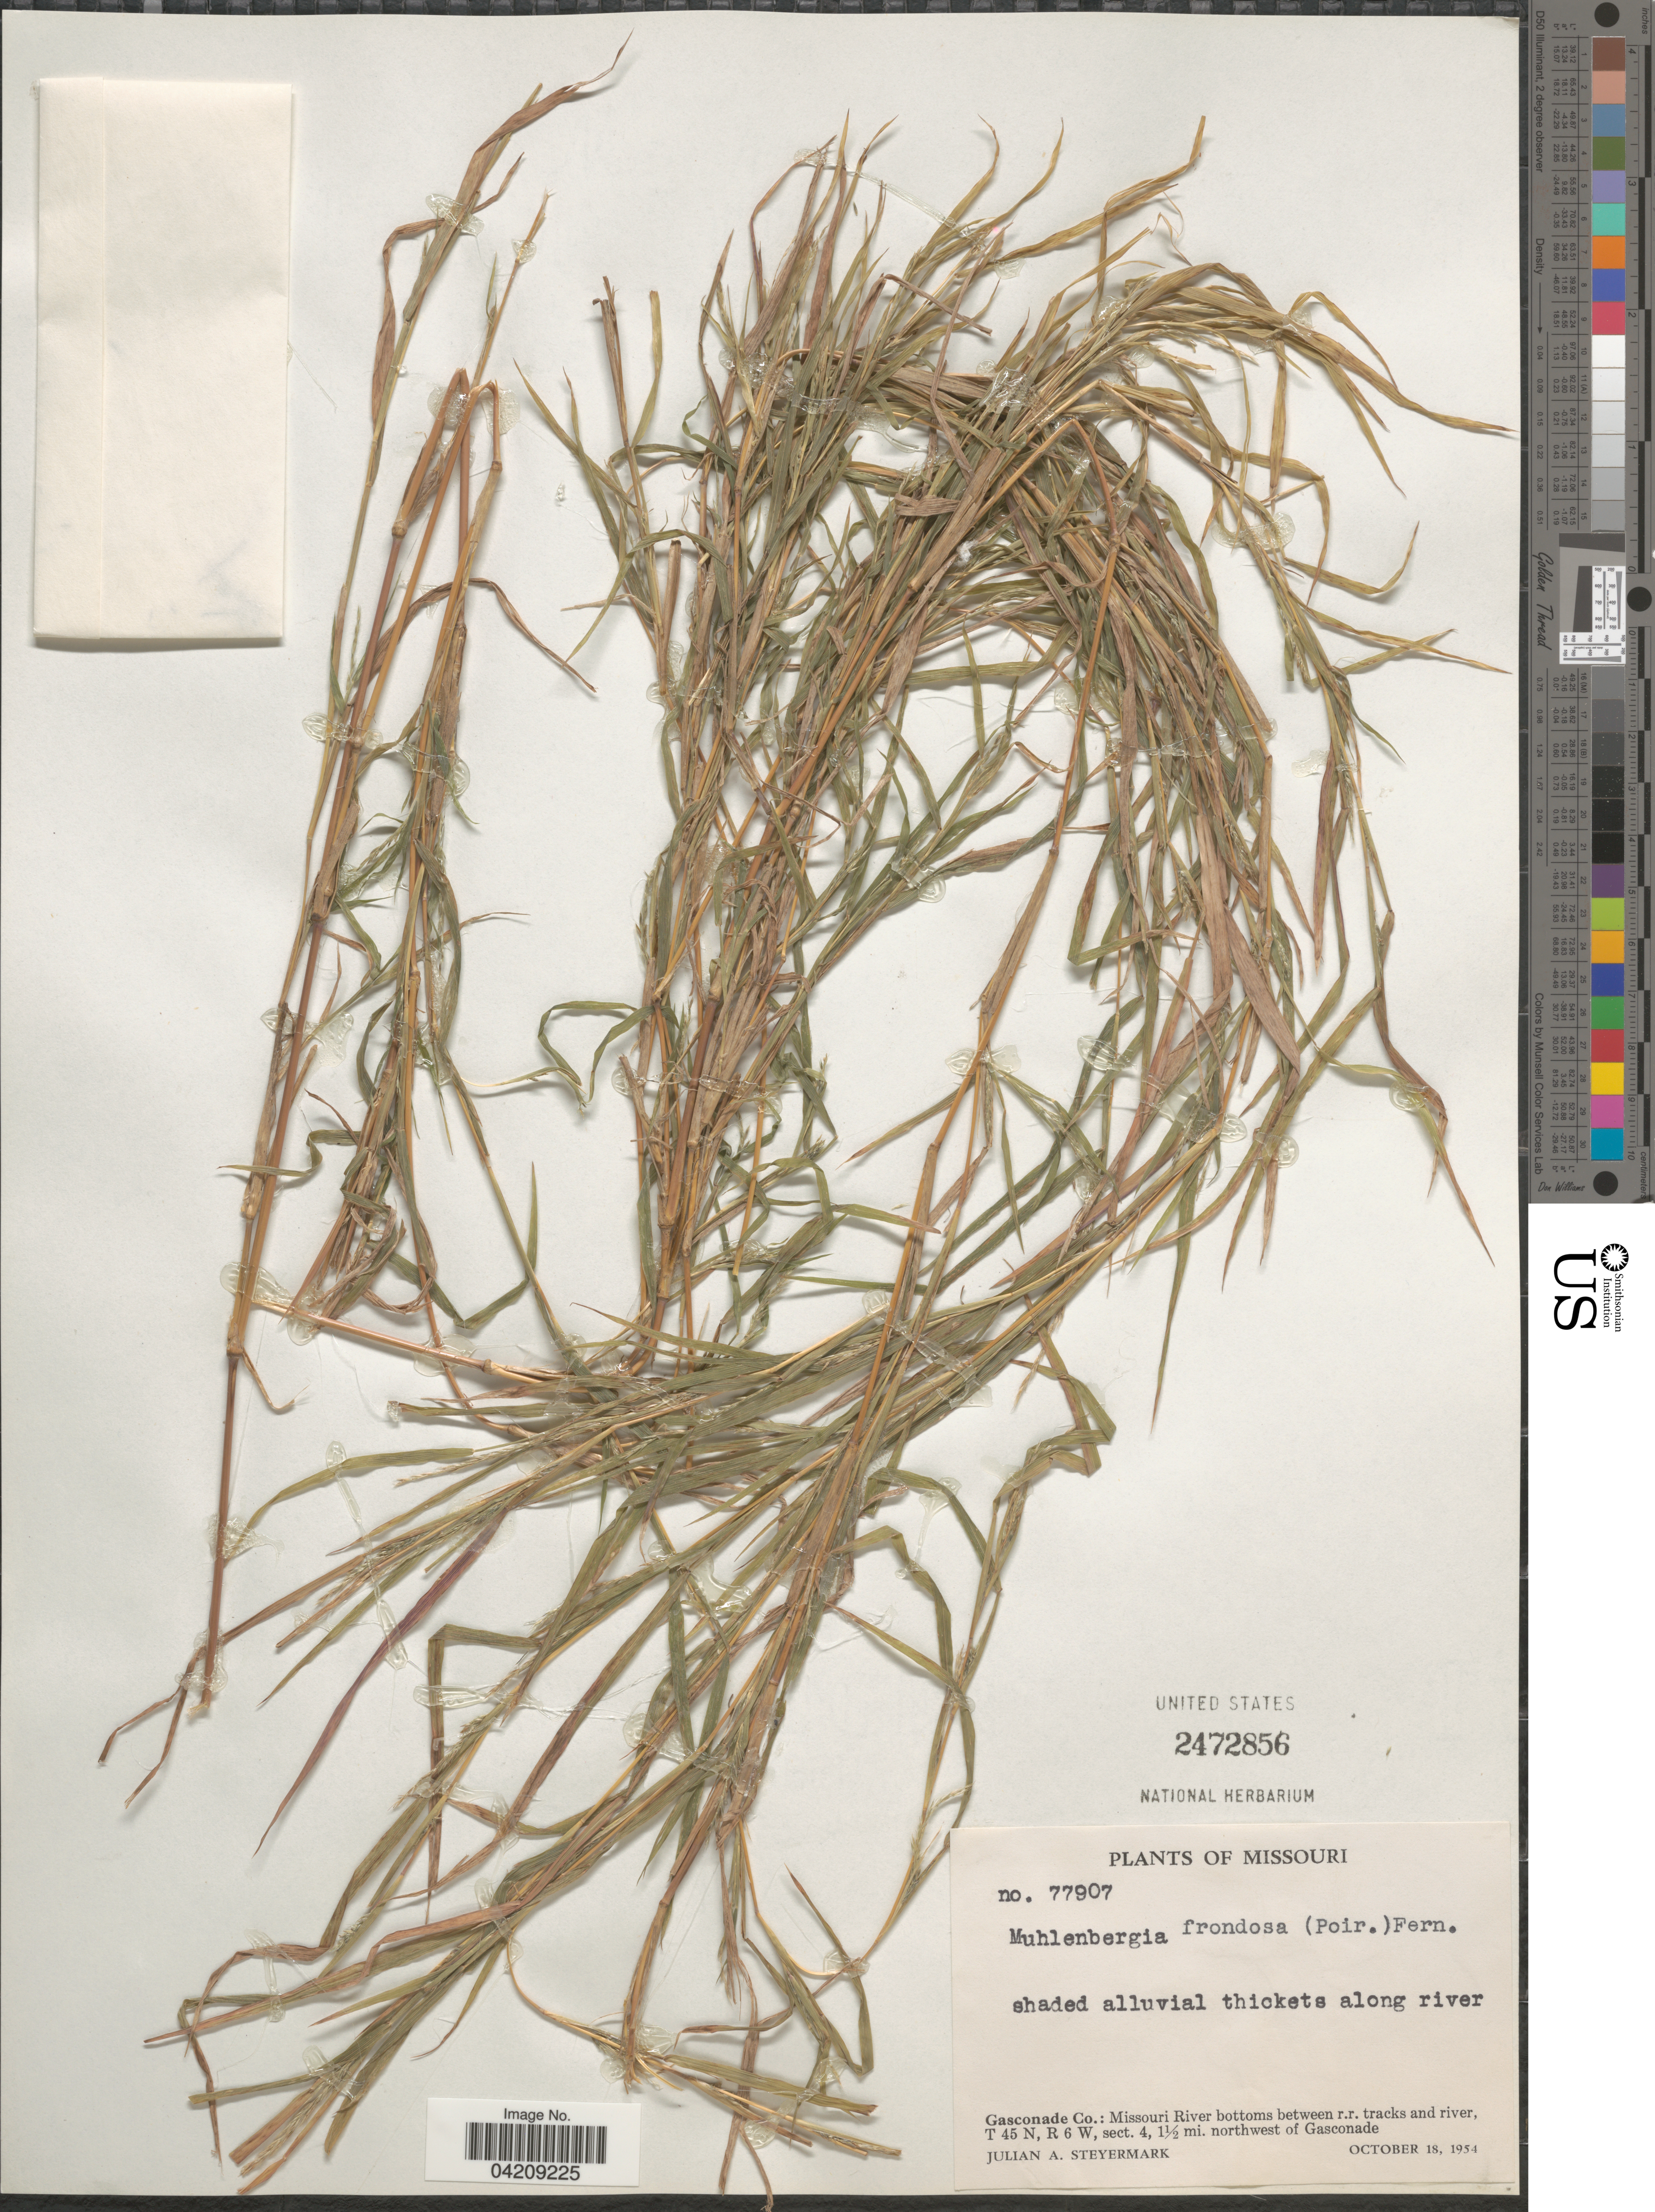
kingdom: Plantae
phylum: Tracheophyta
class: Liliopsida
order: Poales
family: Poaceae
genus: Muhlenbergia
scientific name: Muhlenbergia frondosa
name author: (Poir.) Fernald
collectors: J. Steyermark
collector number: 77907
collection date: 1954-10-18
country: United States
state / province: Missouri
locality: Gasconade Co.: Missouri River bottoms between r.r. tracks and river, T 45 N, R 6 W, sect. 4, 1½ mi. northwest of Gasconade.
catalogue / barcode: US 2472856